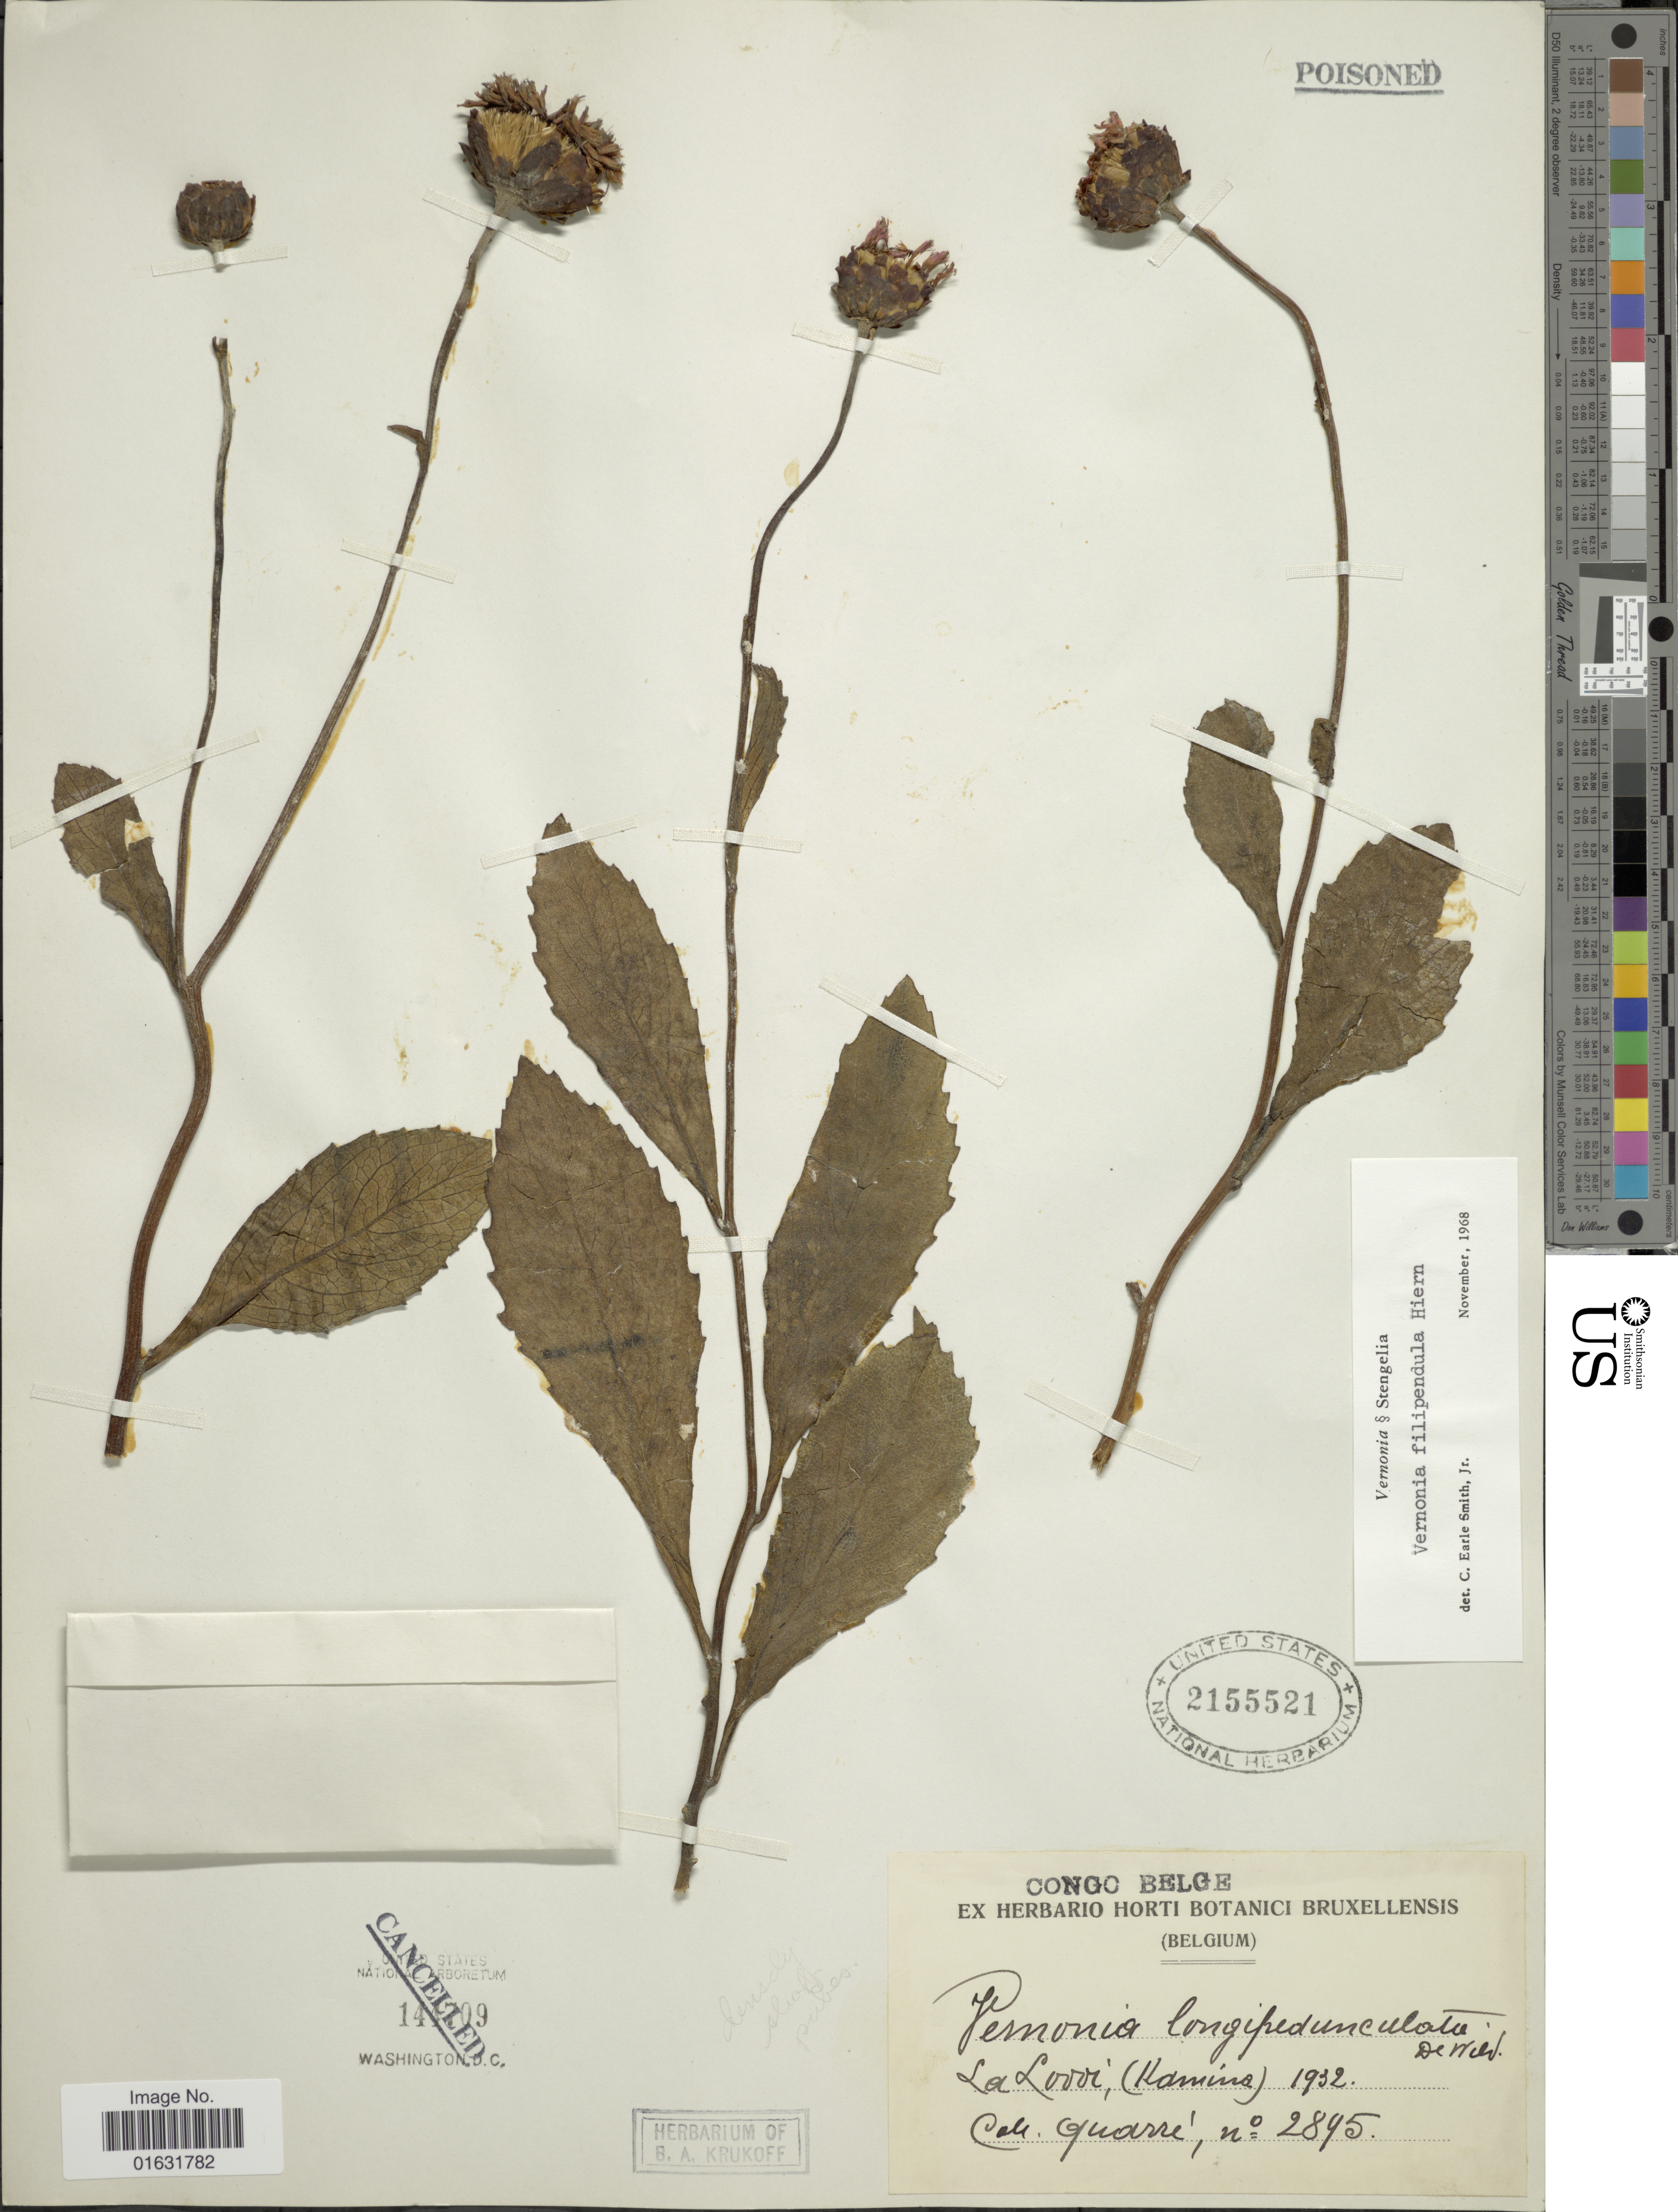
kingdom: Plantae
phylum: Tracheophyta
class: Magnoliopsida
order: Asterales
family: Asteraceae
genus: Baccharoides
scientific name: Baccharoides longipedunculata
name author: (De Wild.) Isawumi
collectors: -. Quarre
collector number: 2895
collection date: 1932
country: Congo, Democratic Republic of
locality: Congo Belge, La Loooi (Kamina) [interpreted]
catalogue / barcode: US 2155521